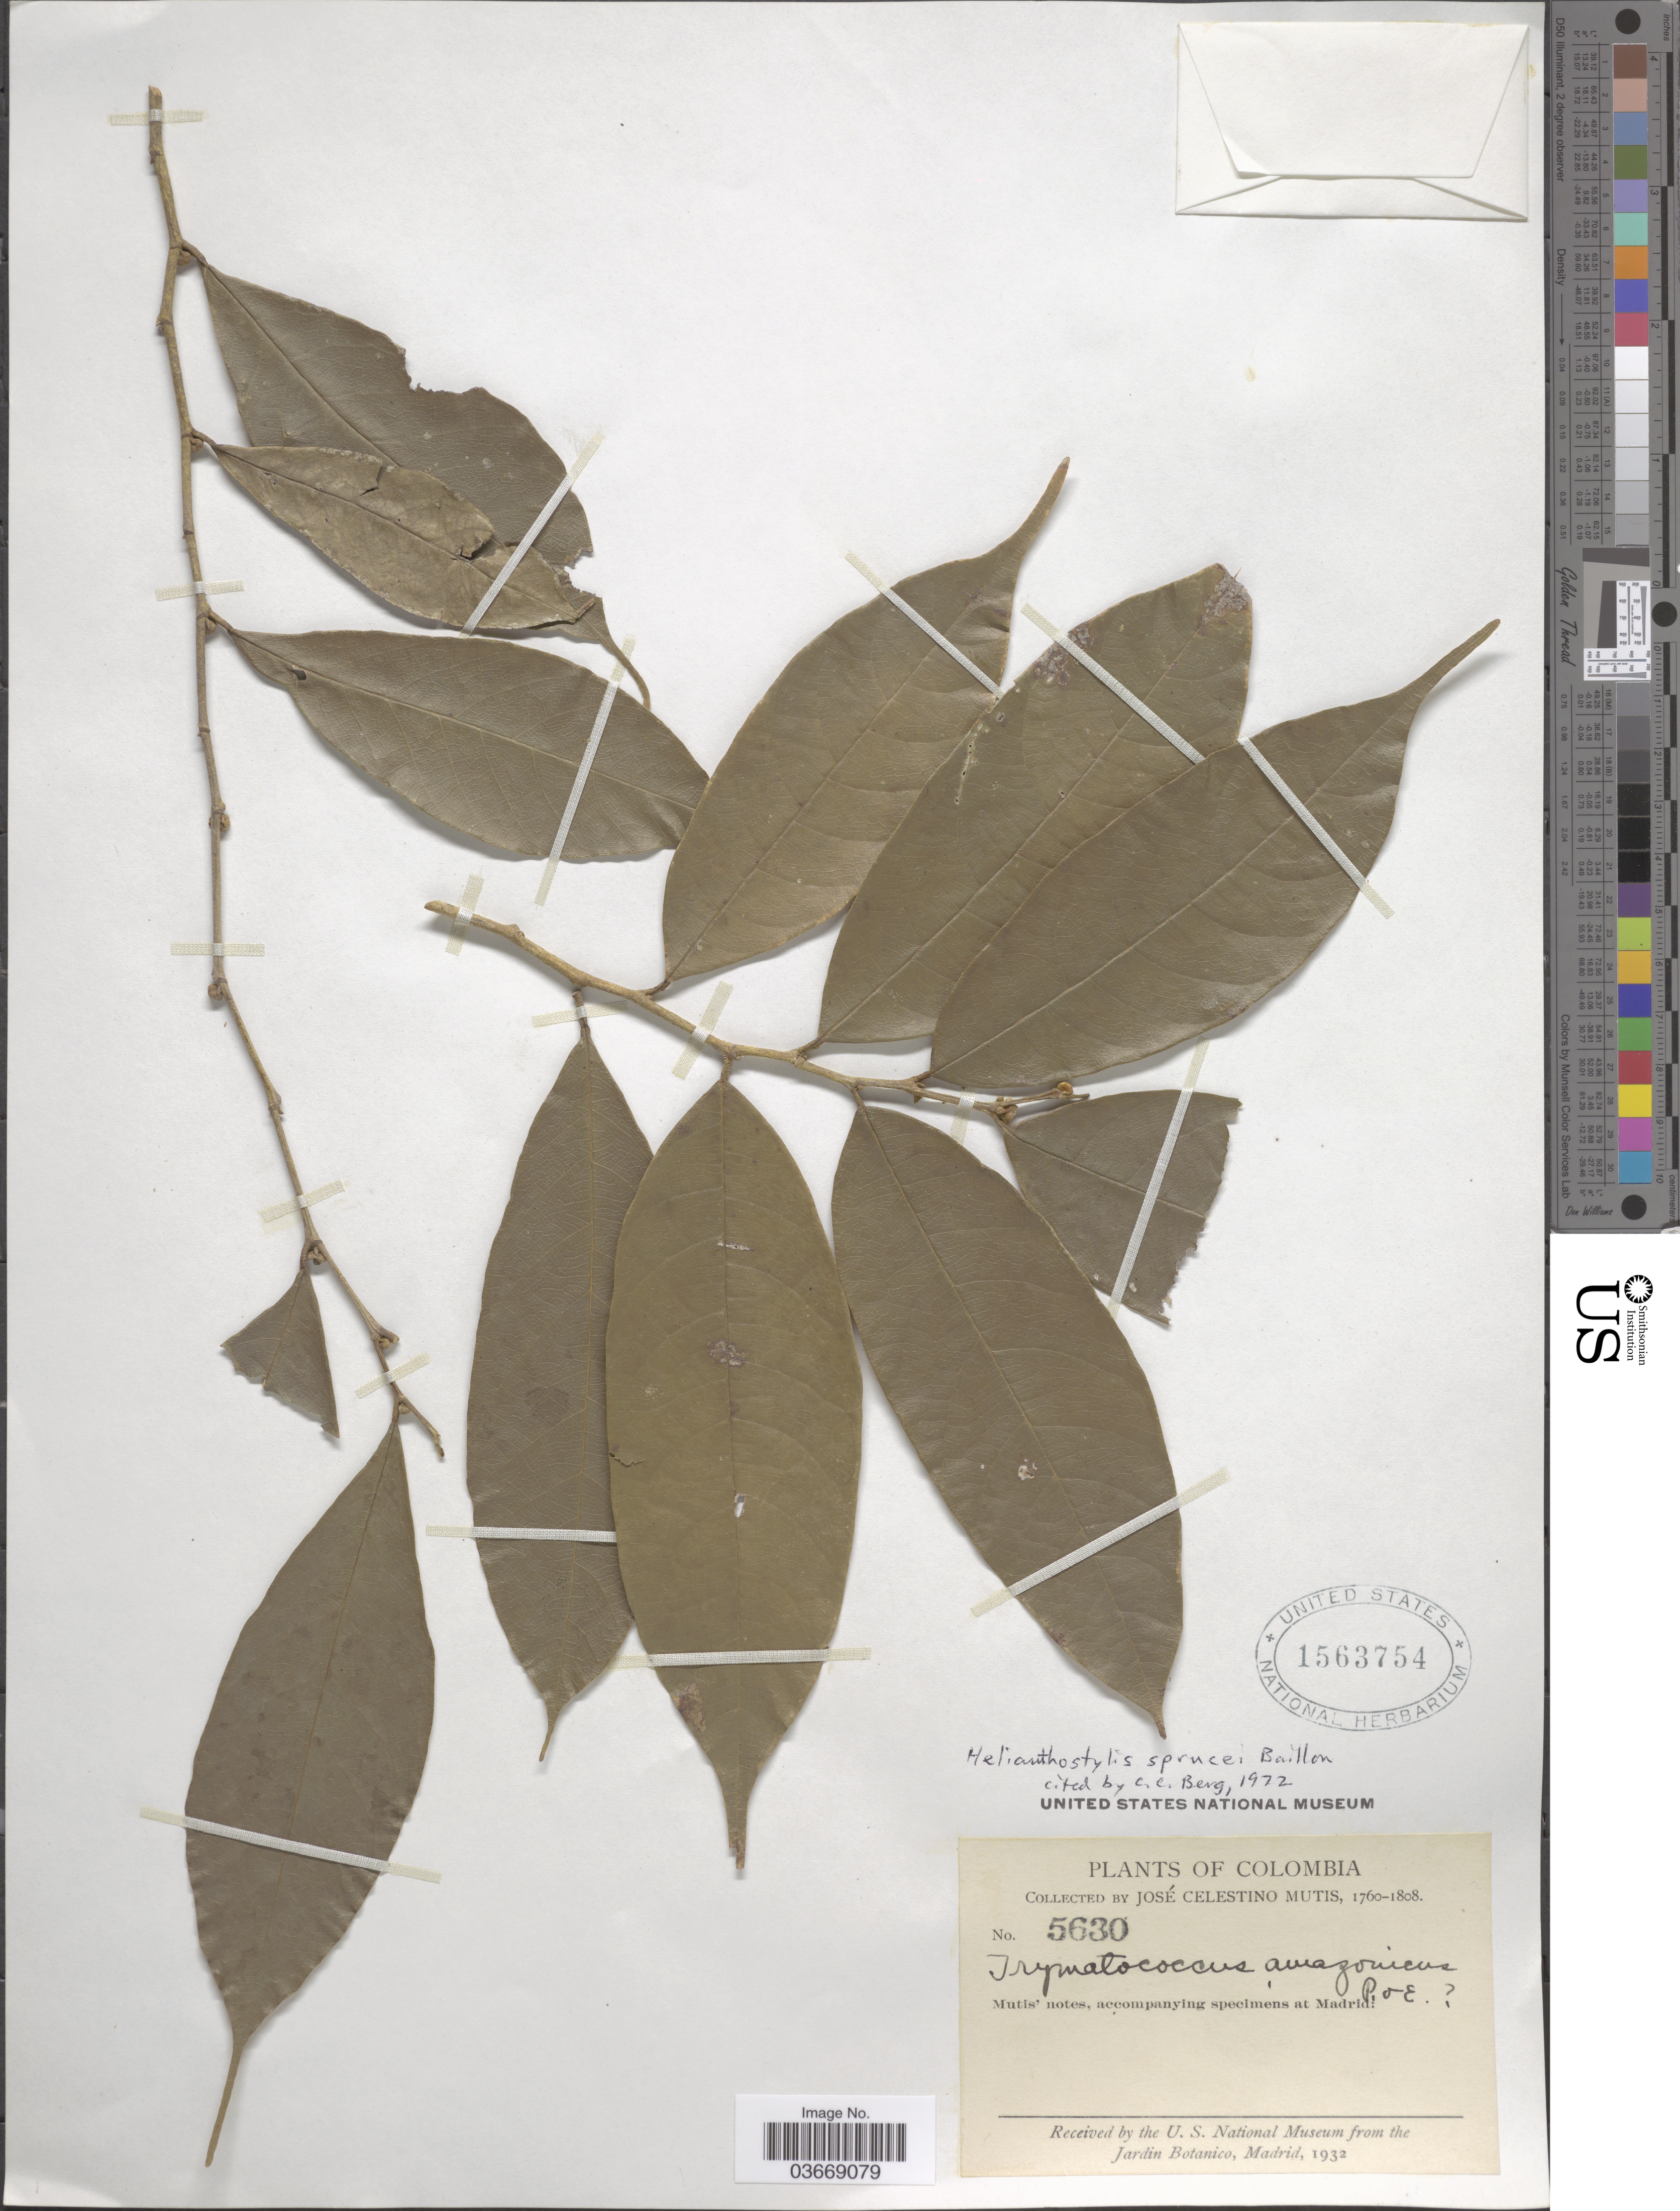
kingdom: Plantae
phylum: Tracheophyta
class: Magnoliopsida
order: Rosales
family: Moraceae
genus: Brosimum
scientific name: Brosimum sprucei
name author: (Baill.) E. M. Gardner & Zerega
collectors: J. C. B. Mutis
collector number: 5630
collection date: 1760/1808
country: Colombia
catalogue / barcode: US 1563754